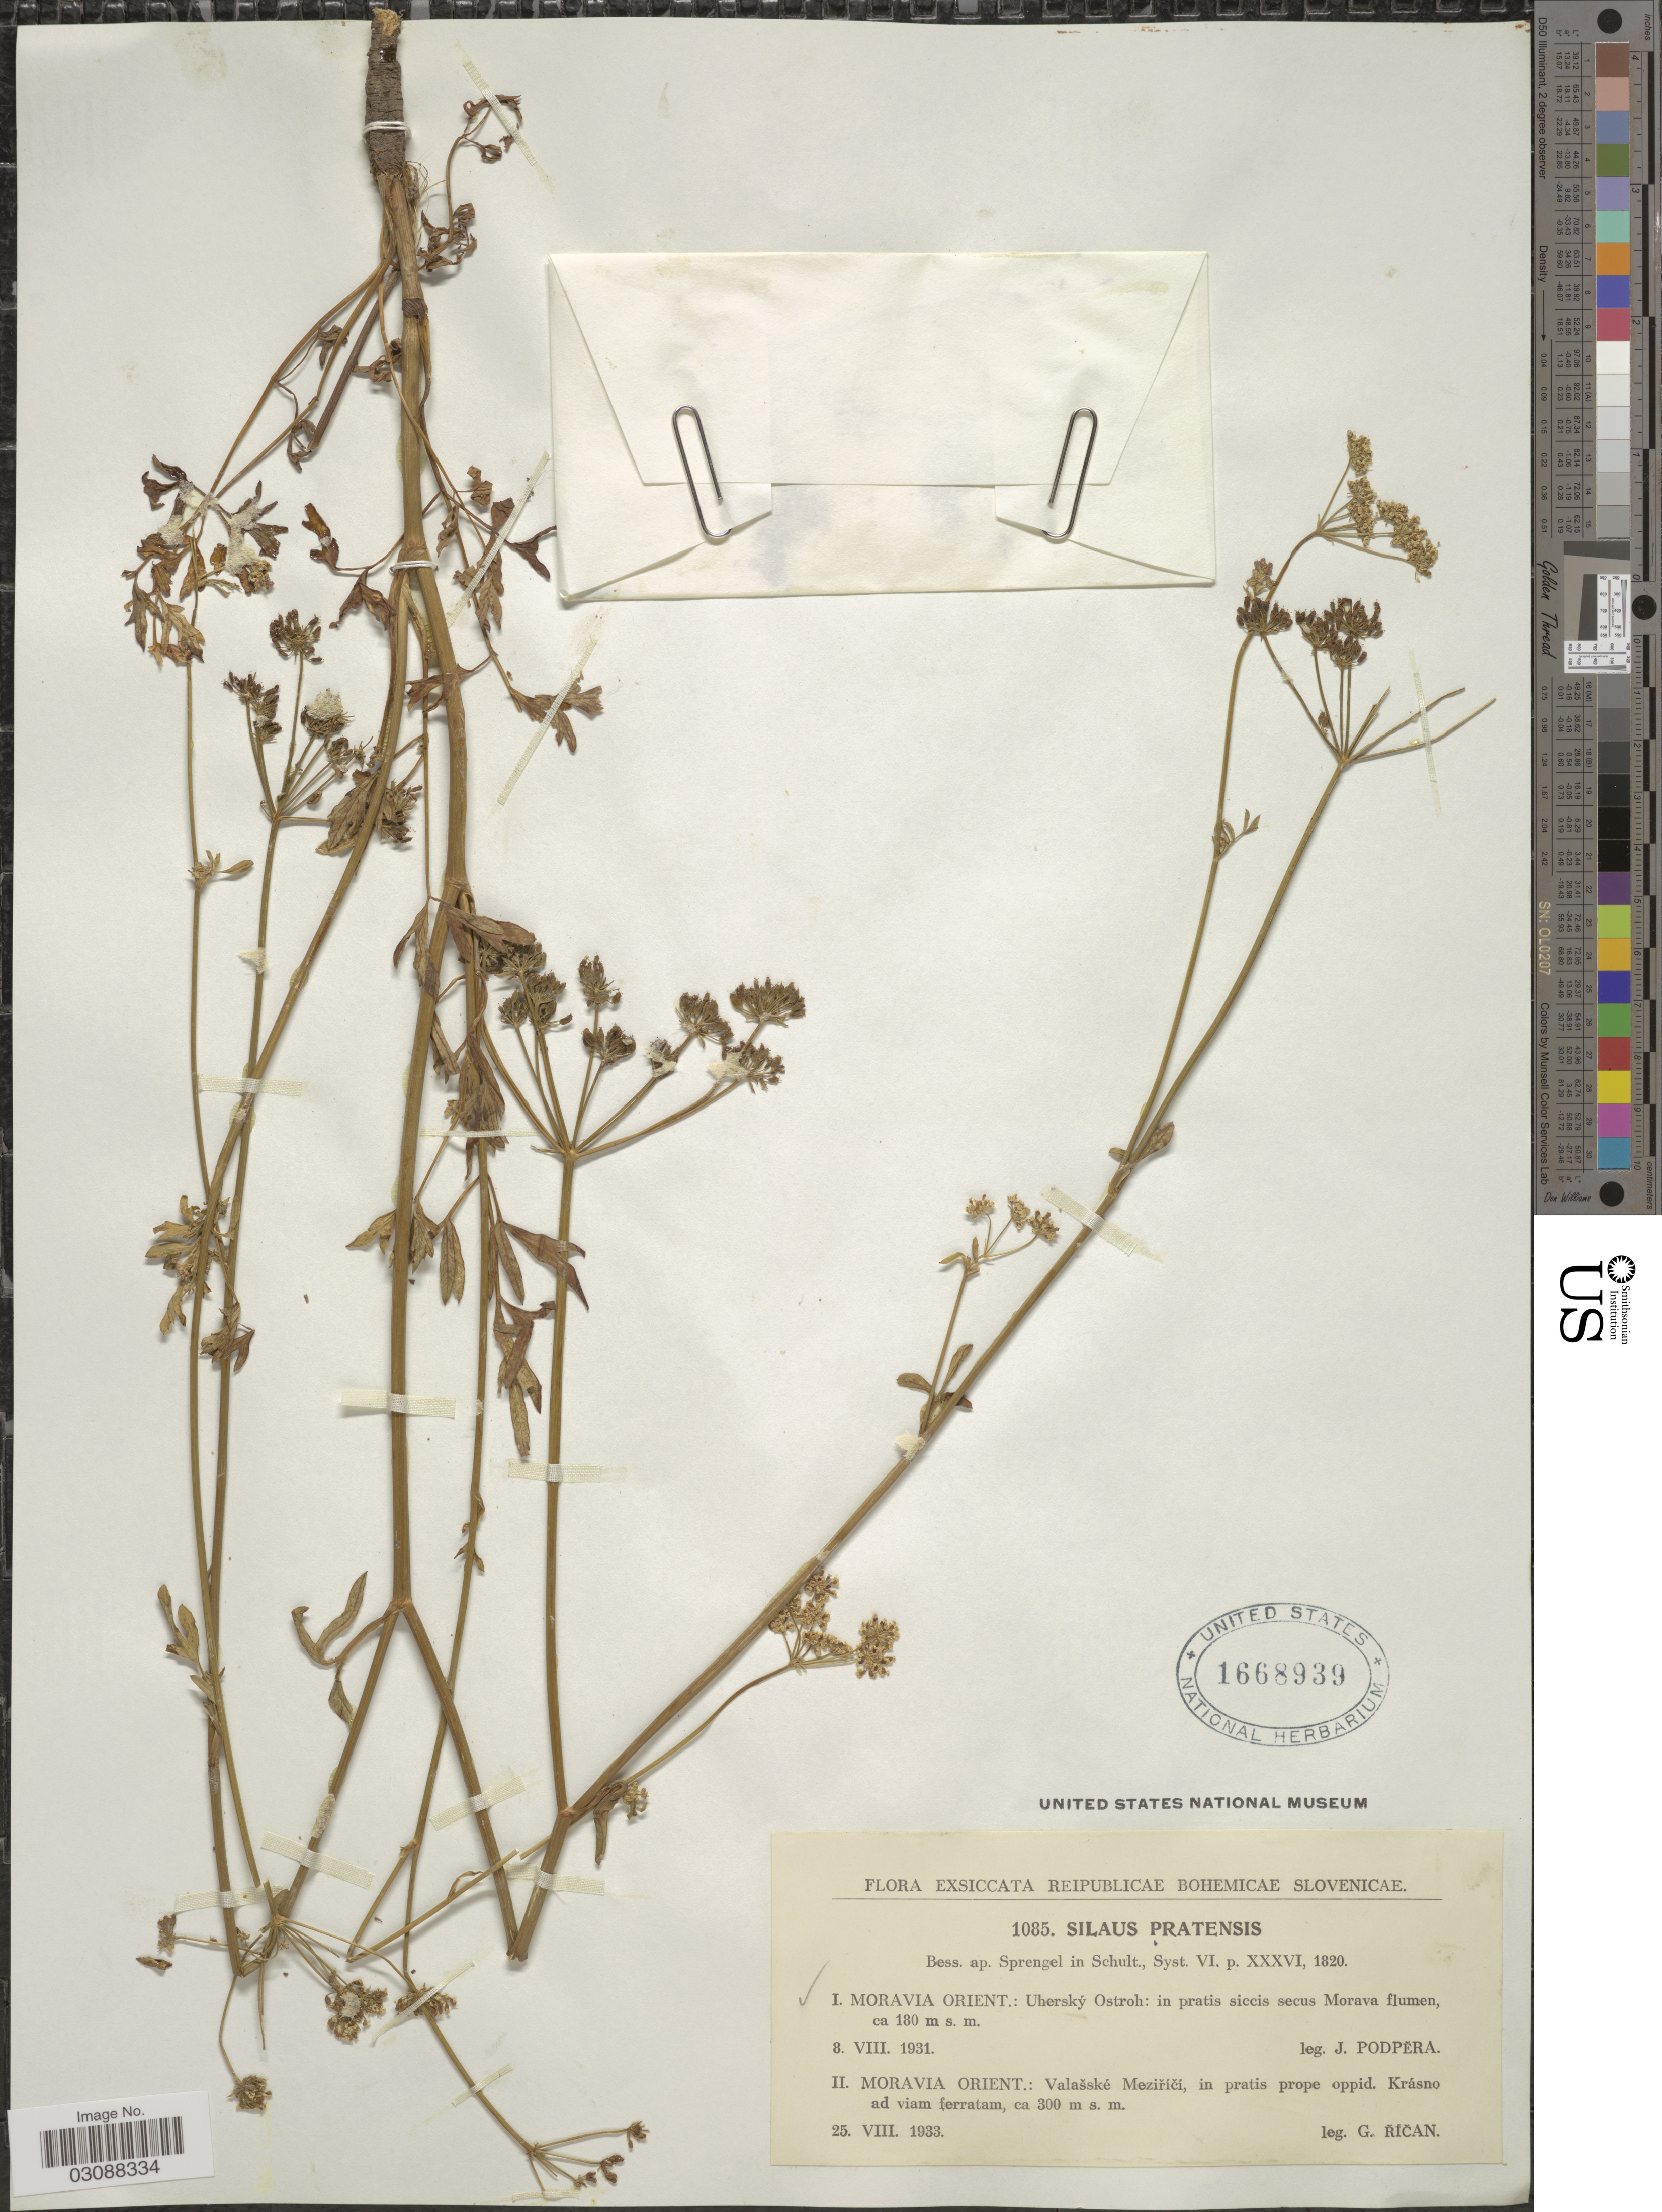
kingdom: Plantae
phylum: Tracheophyta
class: Magnoliopsida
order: Apiales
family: Apiaceae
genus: Silaus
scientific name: Silaus pratensis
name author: (Crantz) Besser ex Schult.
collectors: J. Podpera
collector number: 1085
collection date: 1931-08-08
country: Czechia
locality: Reipublicae Bohemicae Slovenicae. Moravia Orient.: Uherský Ostroh: in pratis siccis secus Morava flumen.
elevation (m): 180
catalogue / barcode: US 1668939